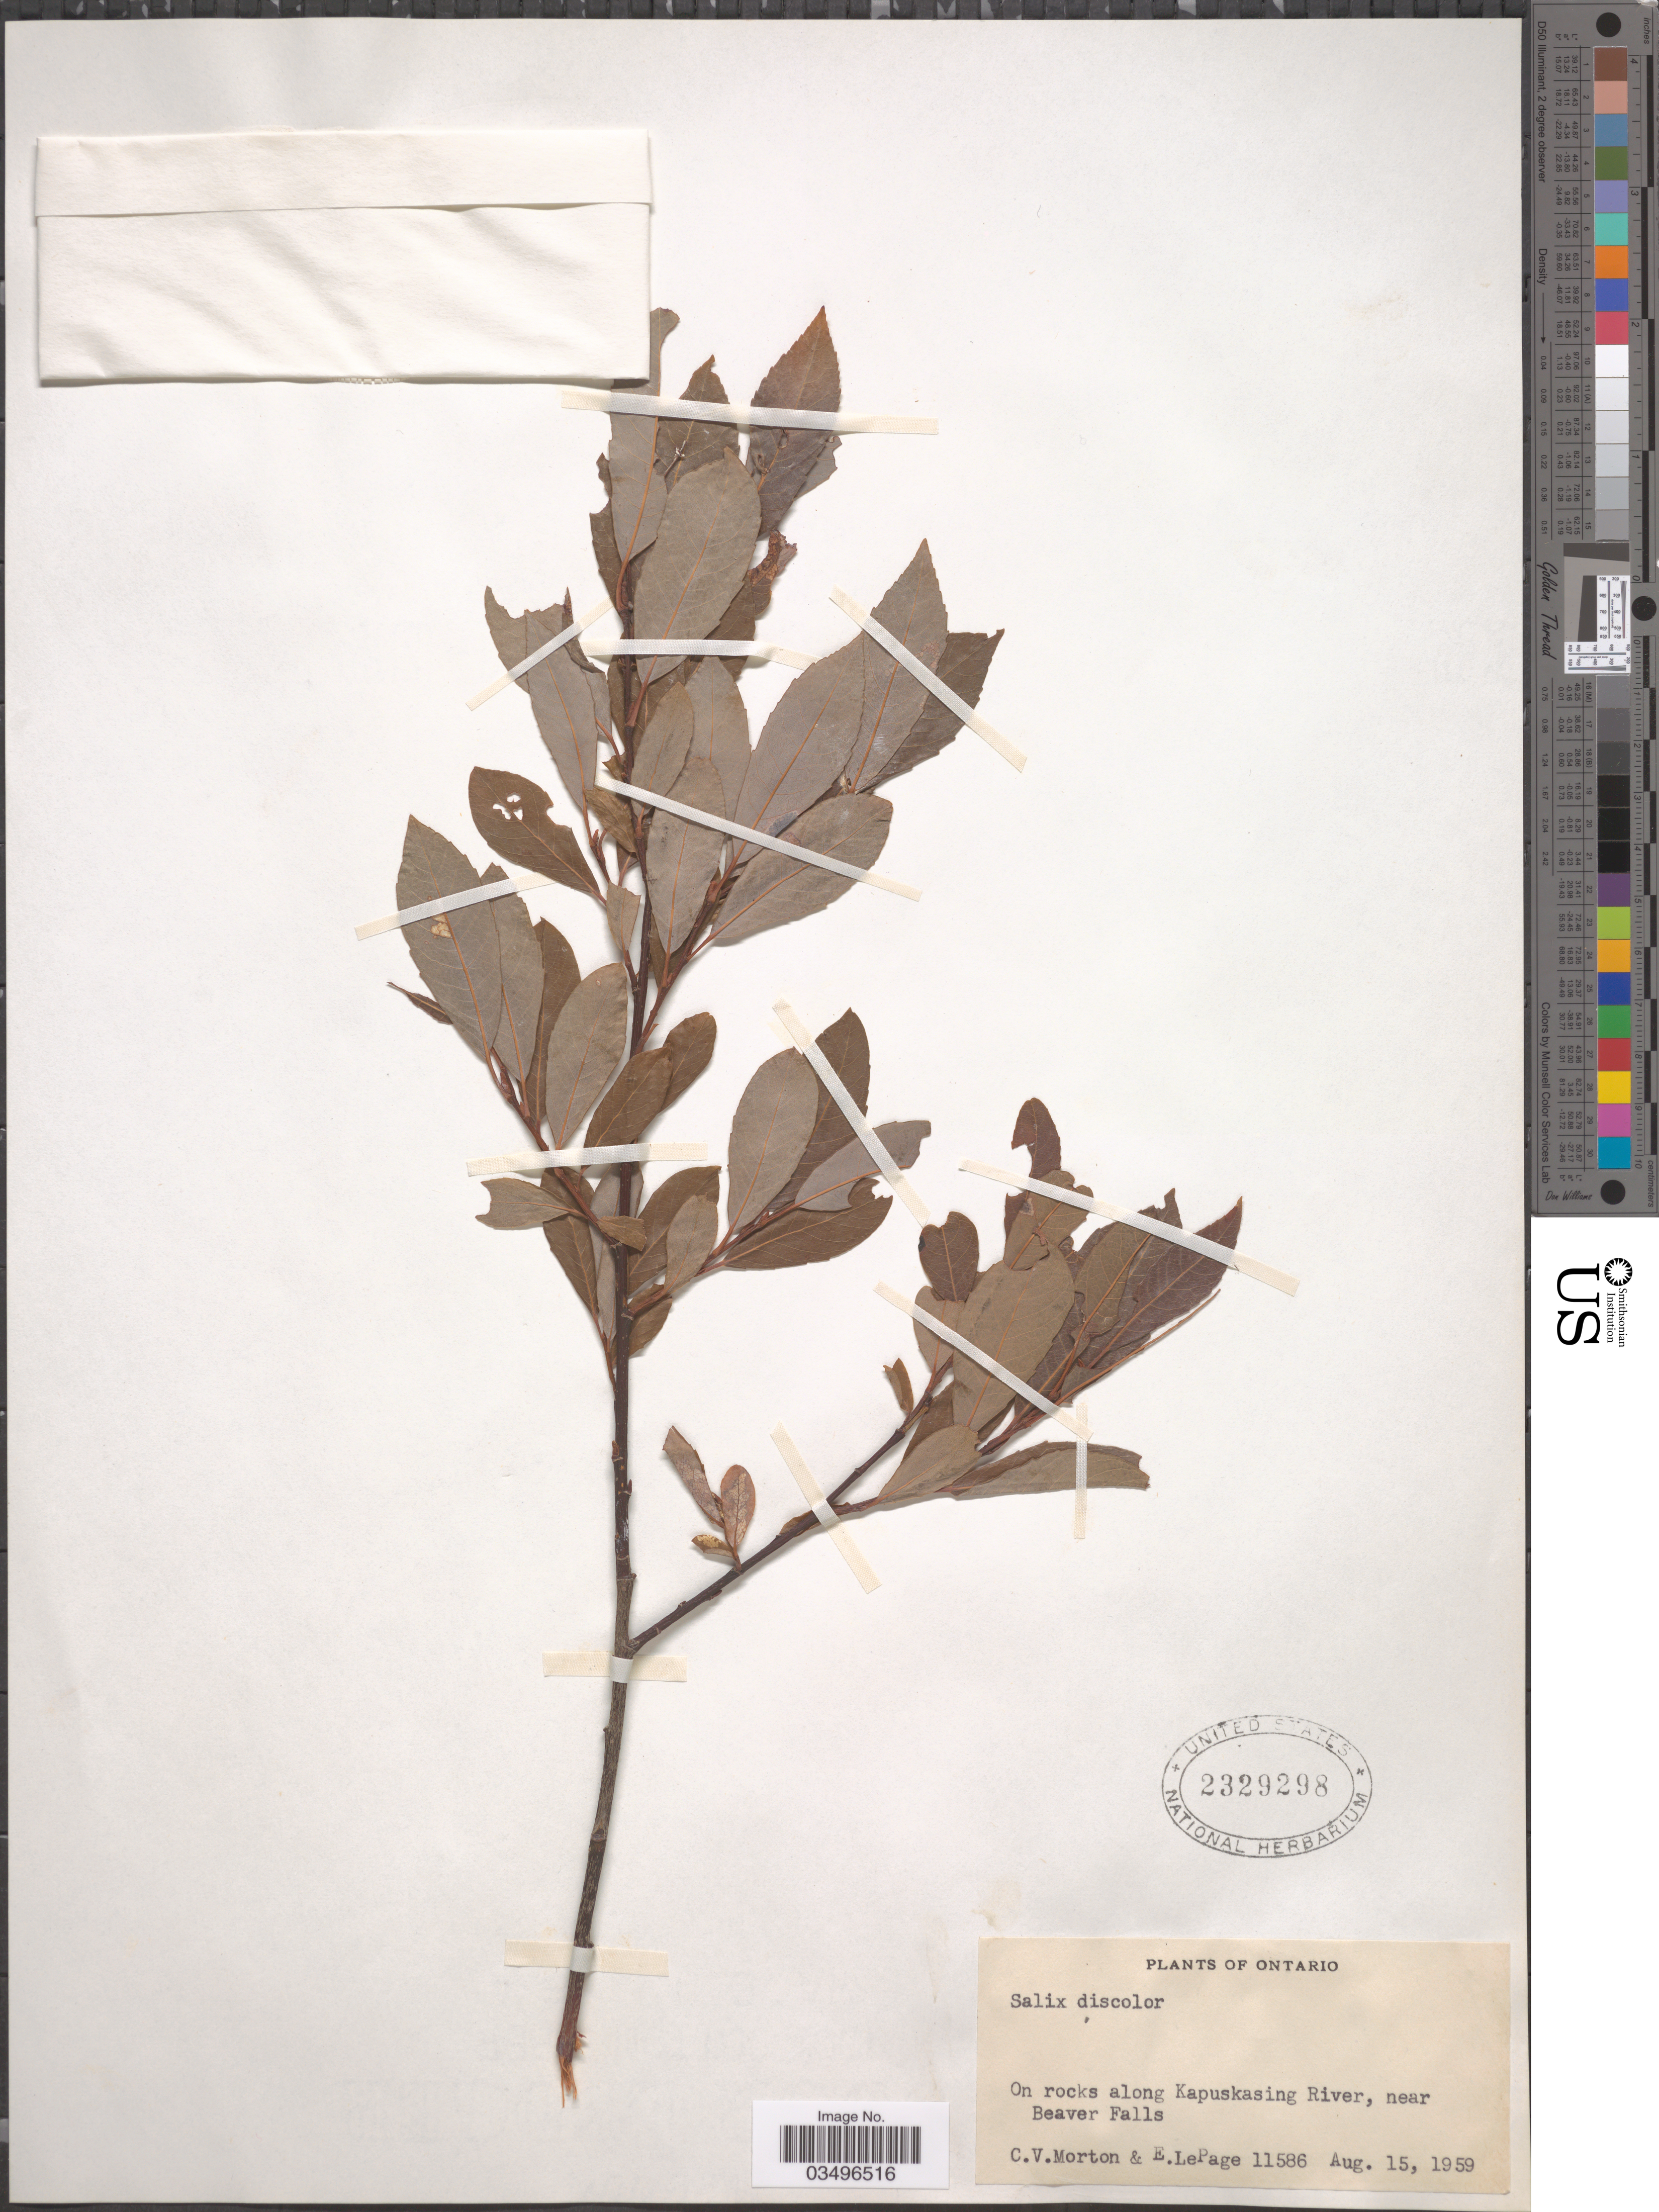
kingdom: Plantae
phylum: Tracheophyta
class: Magnoliopsida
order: Malpighiales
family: Salicaceae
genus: Salix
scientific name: Salix discolor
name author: Muhl.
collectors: C. V. Morton & E. Lepage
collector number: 11586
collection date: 1959-08-15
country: Canada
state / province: Ontario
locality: On rocks along Kapuskasing River, near Beaver Falls.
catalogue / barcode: US 2329298